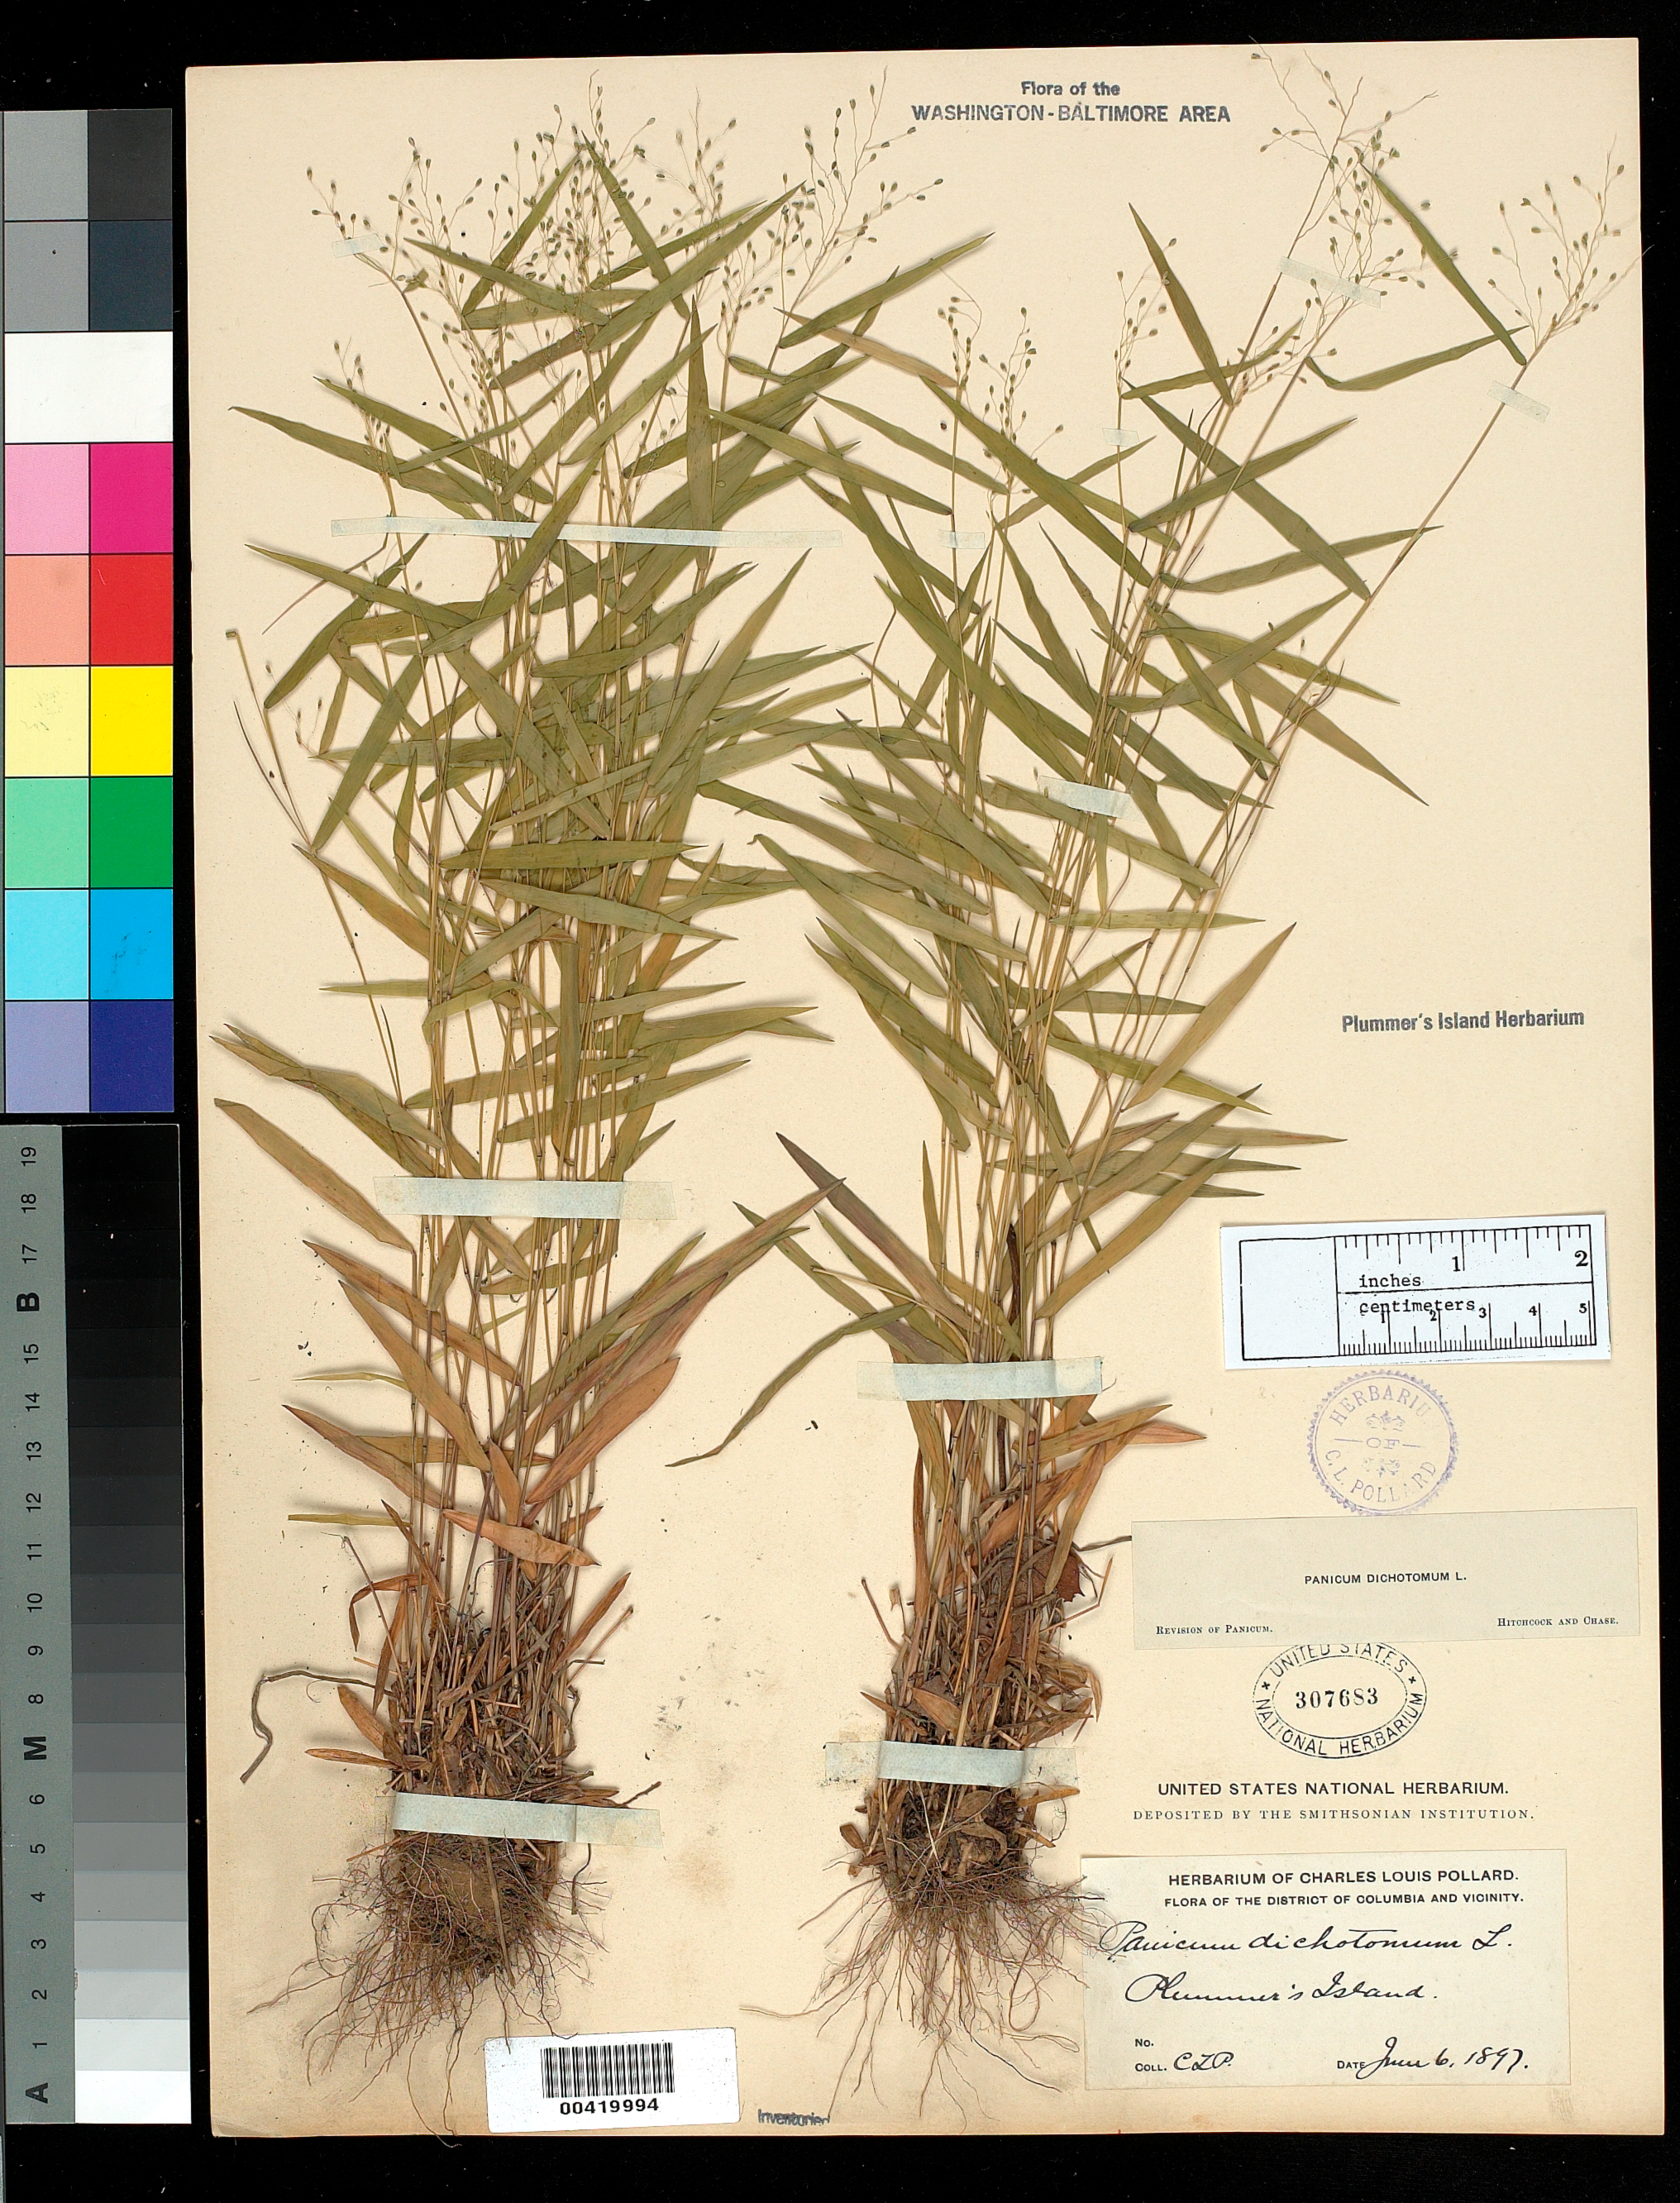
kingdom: Plantae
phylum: Tracheophyta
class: Liliopsida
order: Poales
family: Poaceae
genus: Dichanthelium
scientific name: Dichanthelium dichotomum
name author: (L.) Gould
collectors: C. L. Pollard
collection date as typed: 06 Jun 1897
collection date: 1897-06-06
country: United States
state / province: Maryland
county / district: Montgomery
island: Plummers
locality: Plummer's Island C. & O. Canal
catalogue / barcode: US 307683